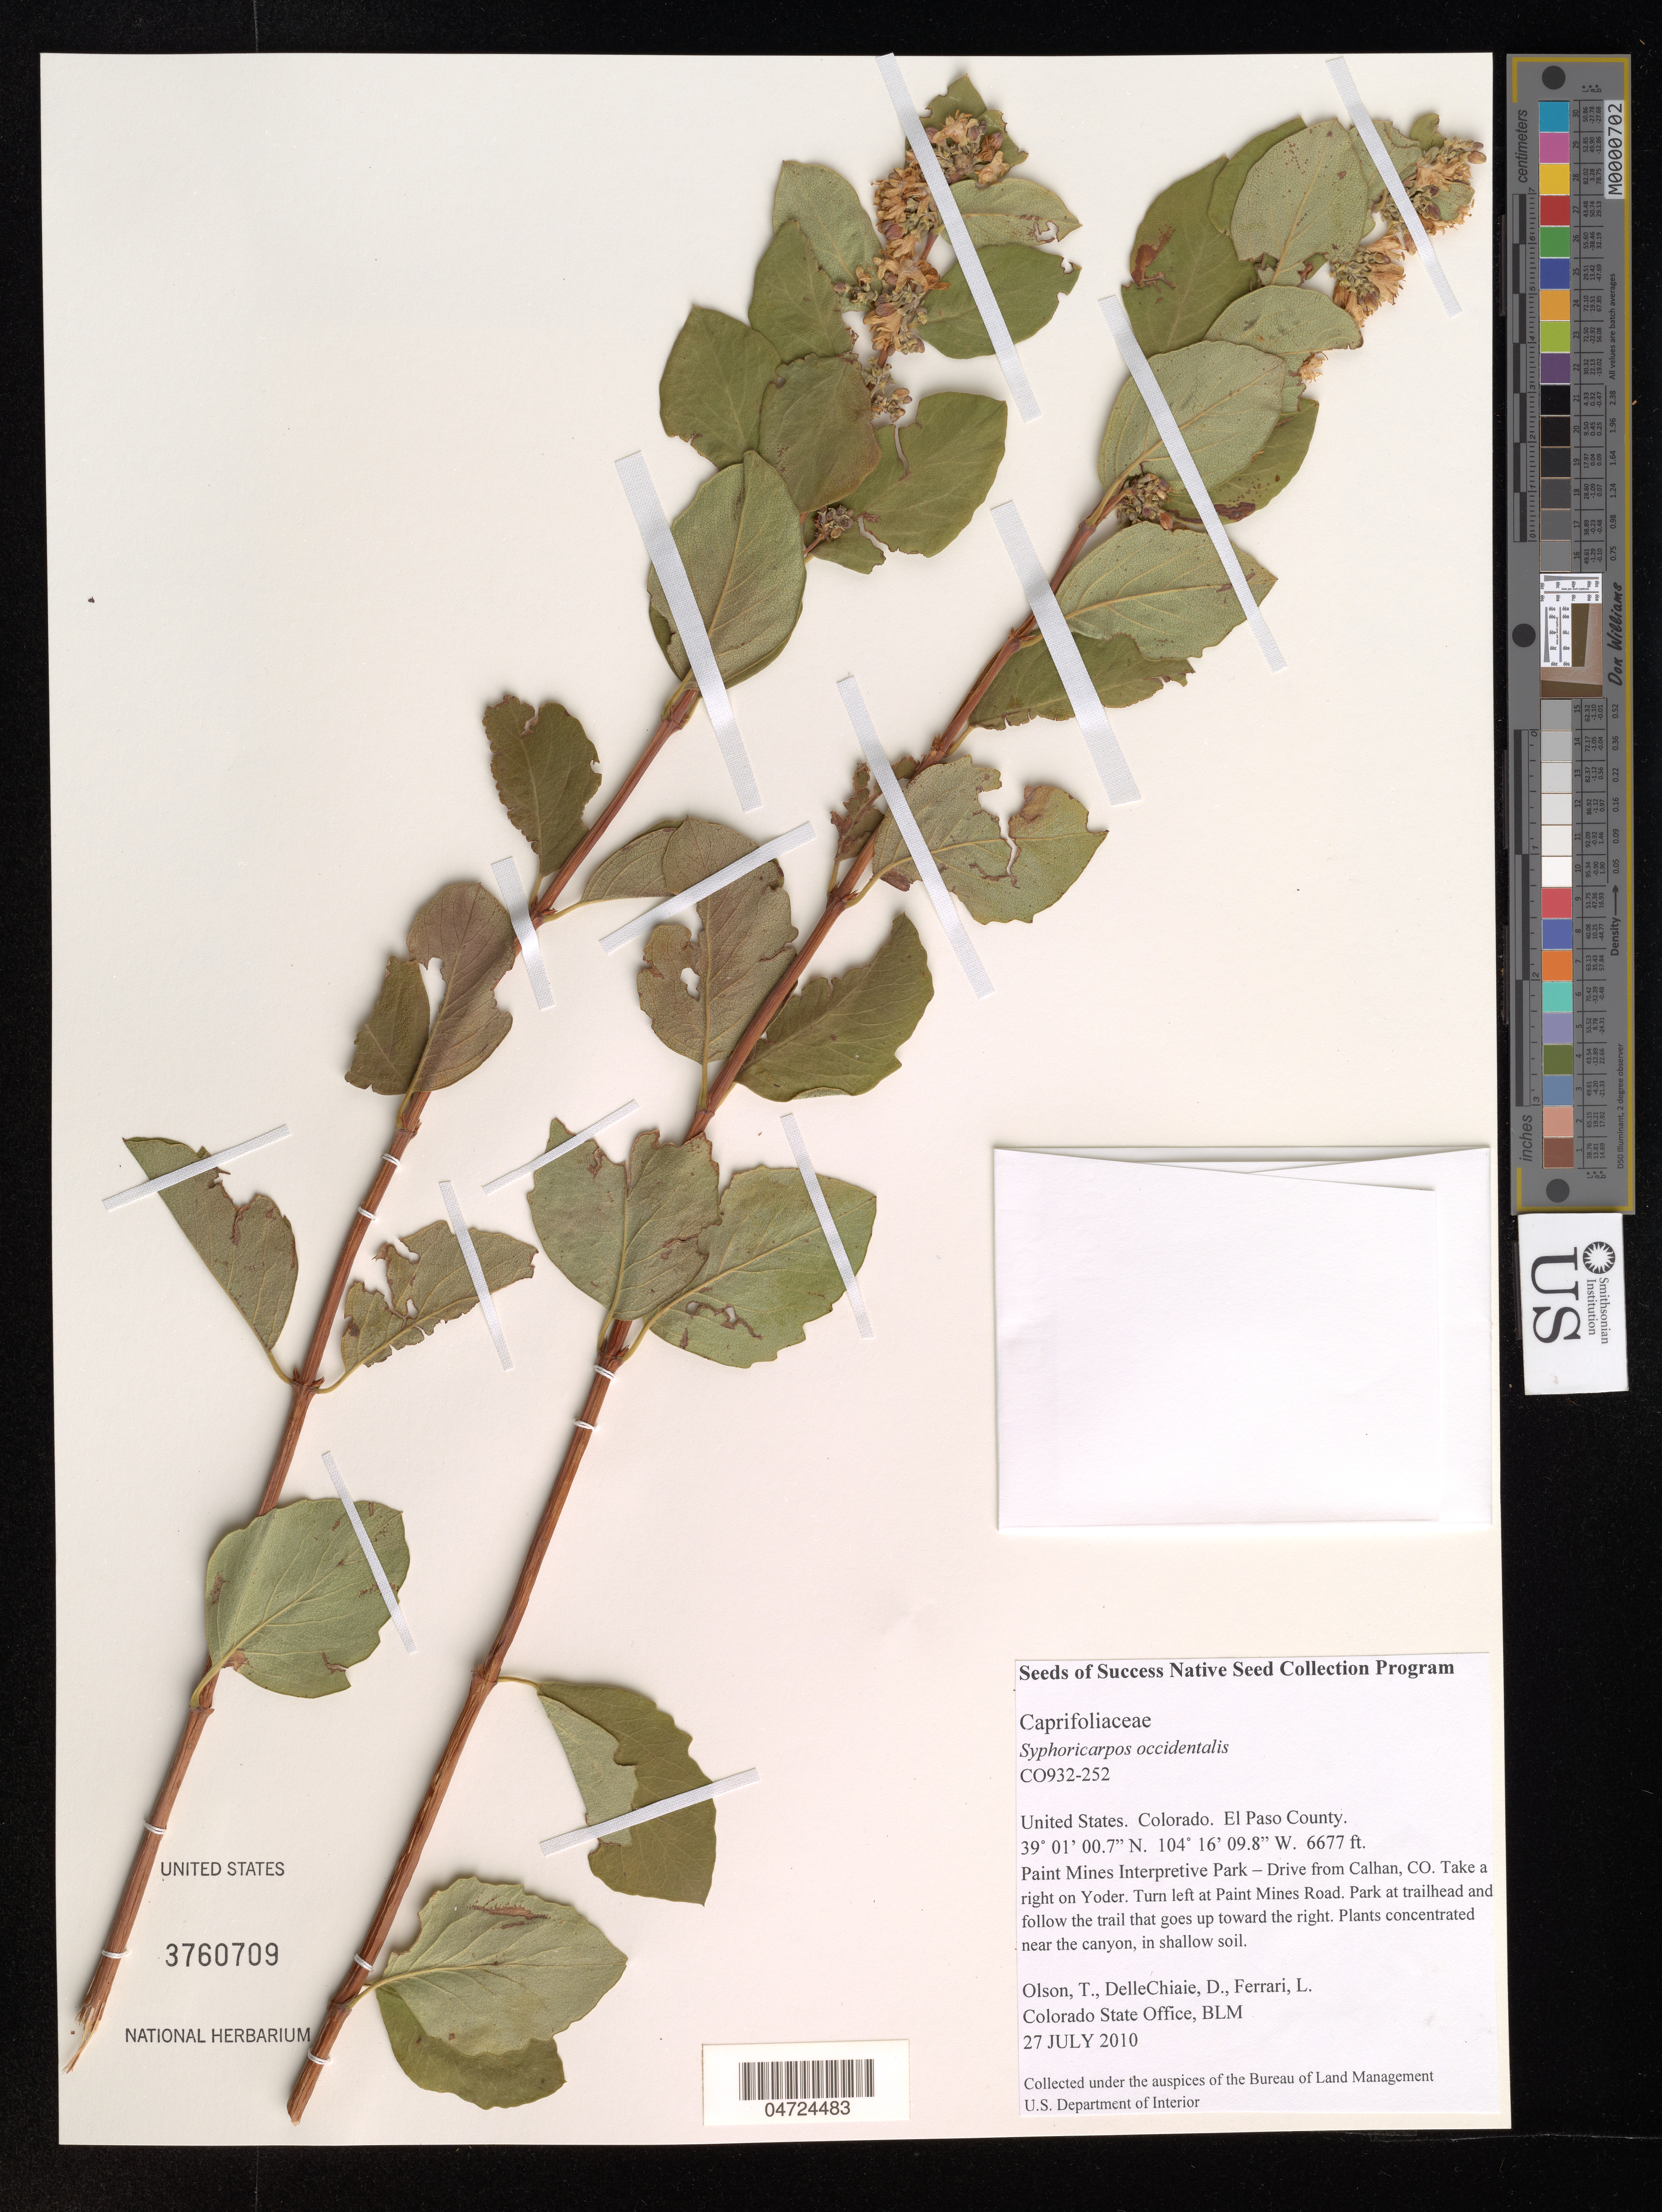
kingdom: Plantae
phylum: Tracheophyta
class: Magnoliopsida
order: Dipsacales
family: Caprifoliaceae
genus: Symphoricarpos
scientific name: Symphoricarpos occidentalis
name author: (R. Br.) Hook.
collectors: T. Olson, D. DelleChiaie & L. Ferrari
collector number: CA932-252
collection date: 2010-07-27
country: United States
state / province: Colorado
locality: El Paso County. Paint Mines Interpretive Park - Drive from Calhan, CO. Take a right on Yoder. Turn left at Paint Mines Road. Park at trailhead and follow the trail that goes up toward the right. Plants concentrated near the canyon, in shallow soil.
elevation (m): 2035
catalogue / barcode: US 3760709